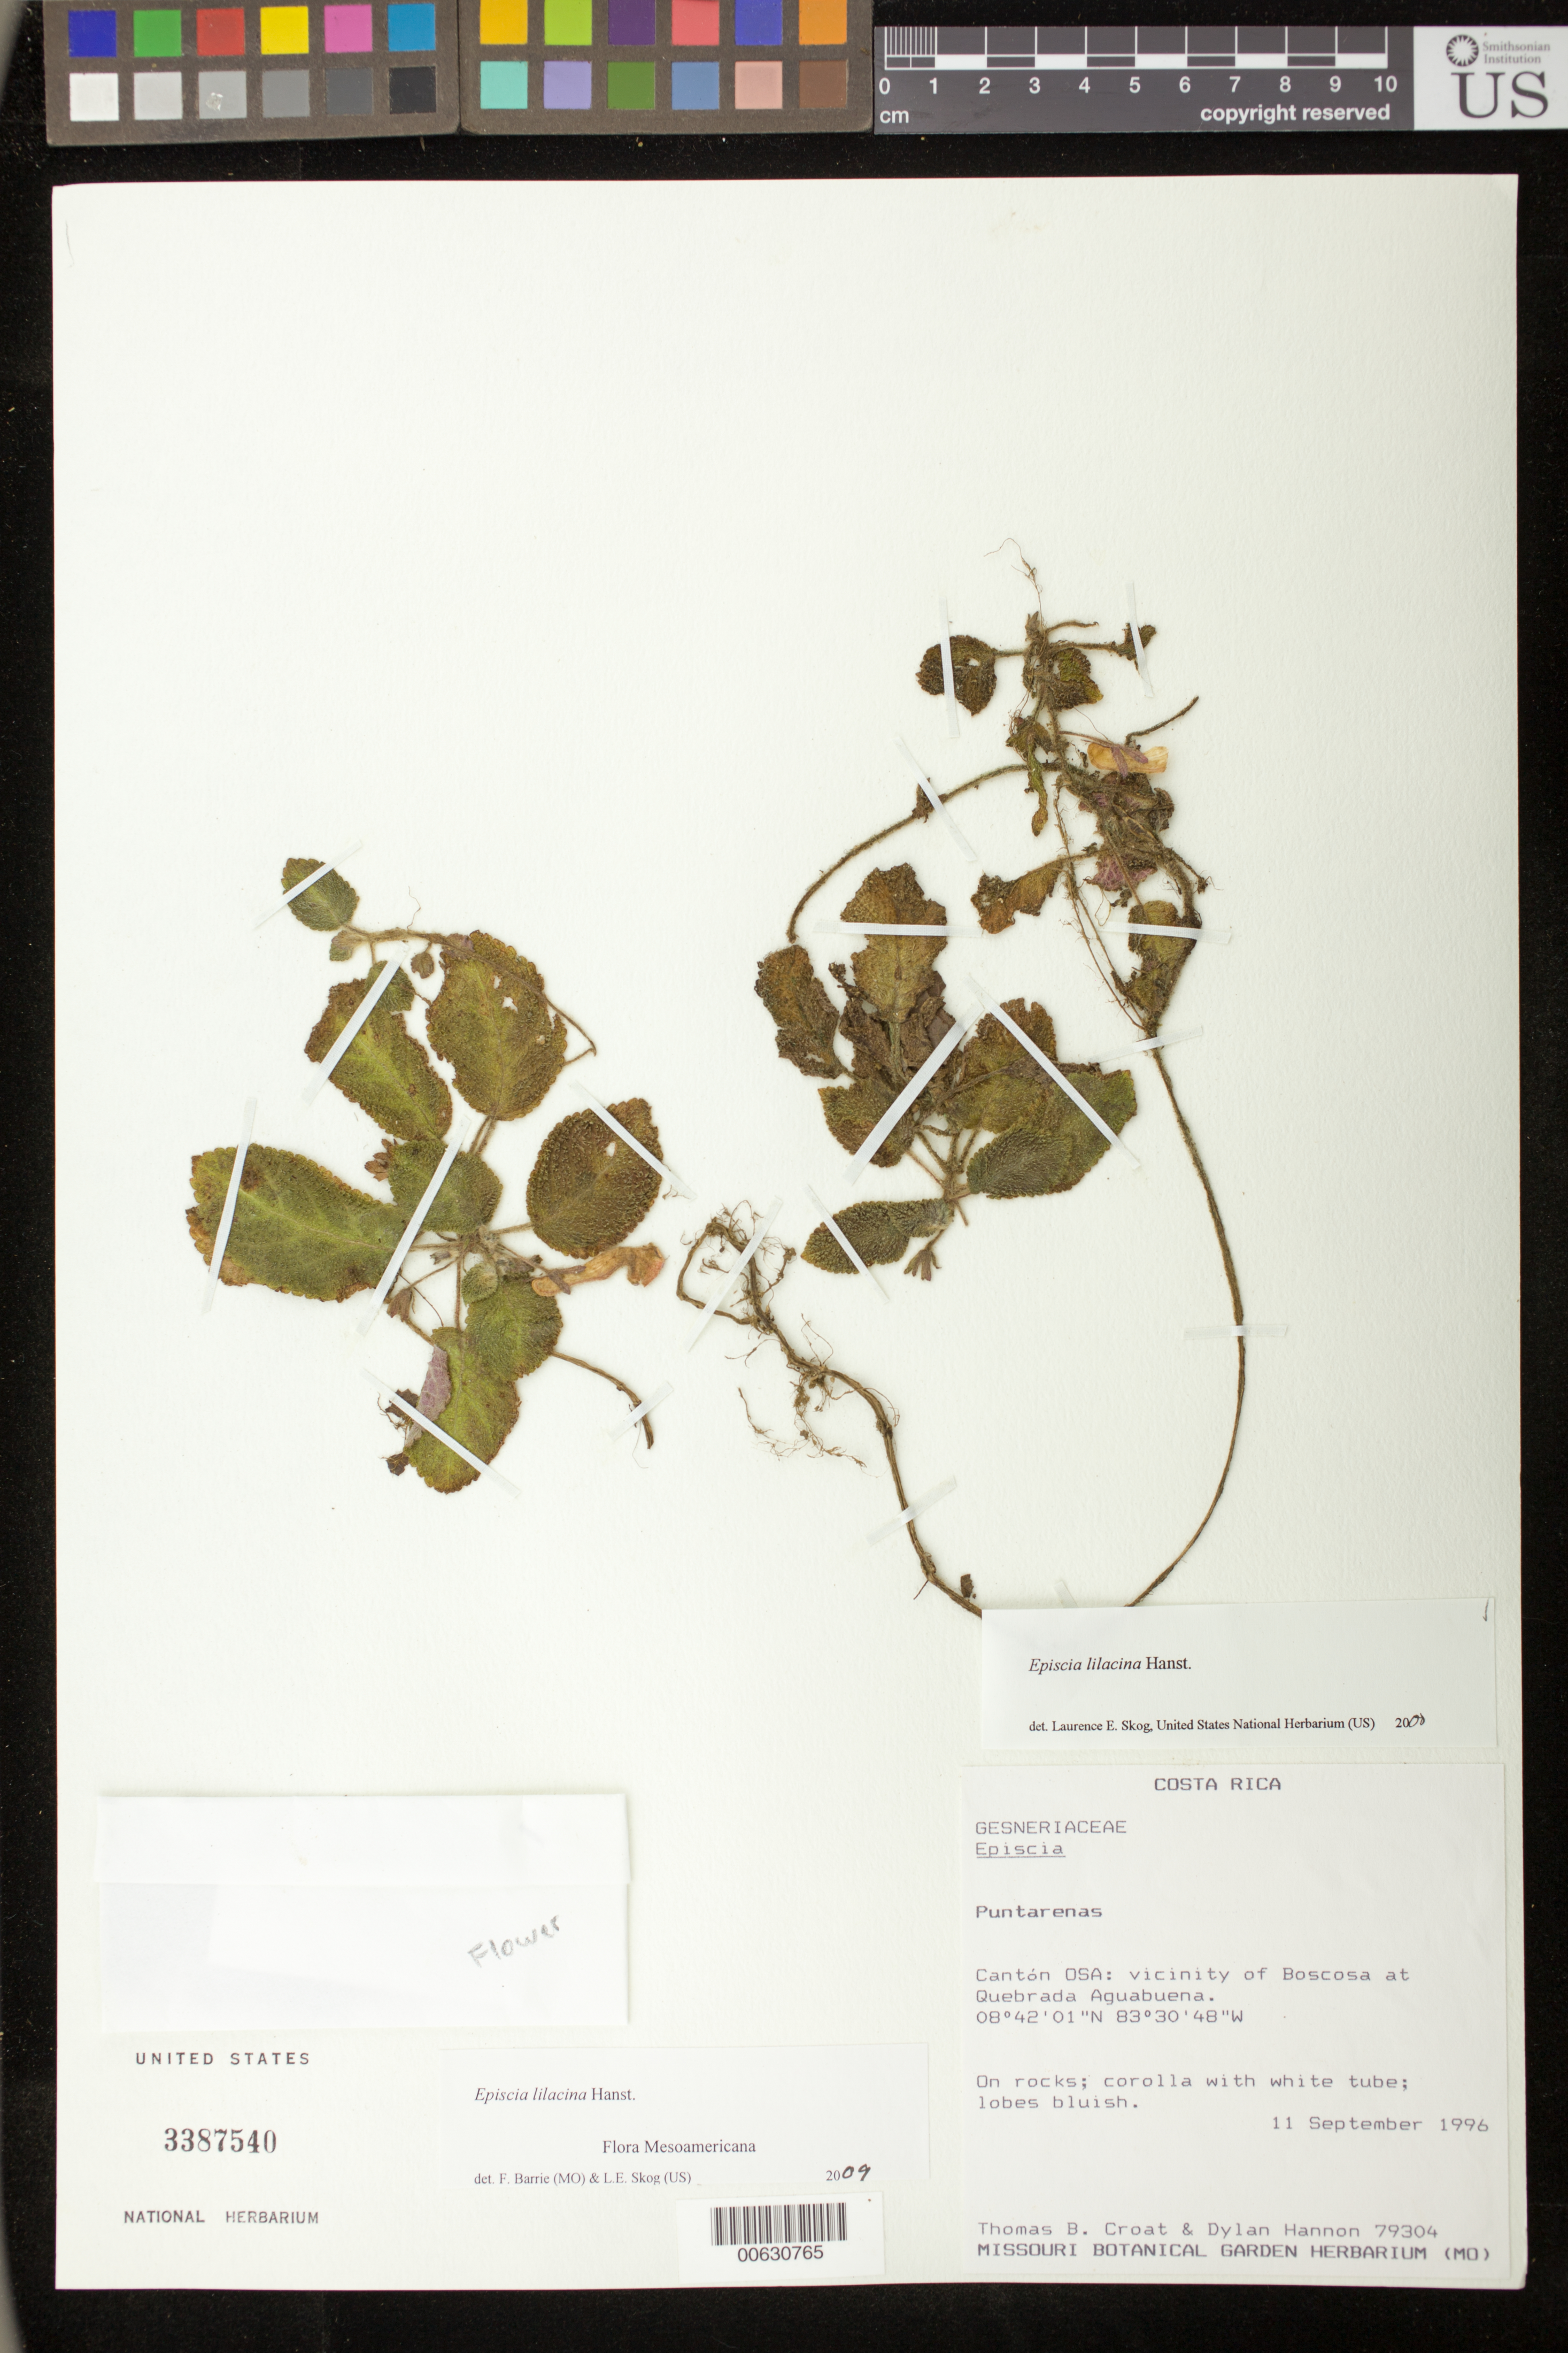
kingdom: Plantae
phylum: Tracheophyta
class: Magnoliopsida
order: Lamiales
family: Gesneriaceae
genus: Episcia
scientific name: Episcia lilacina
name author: Hanst.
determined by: Skog, Laurence E.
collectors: T. B. Croat & D. Hannon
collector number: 79304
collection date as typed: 11 Sep 1996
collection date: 1996-09-11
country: Costa Rica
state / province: Puntarenas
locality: Cantón Osa: vicinity of Boscosa at Quebrada Aguabuena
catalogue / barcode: US 3387540